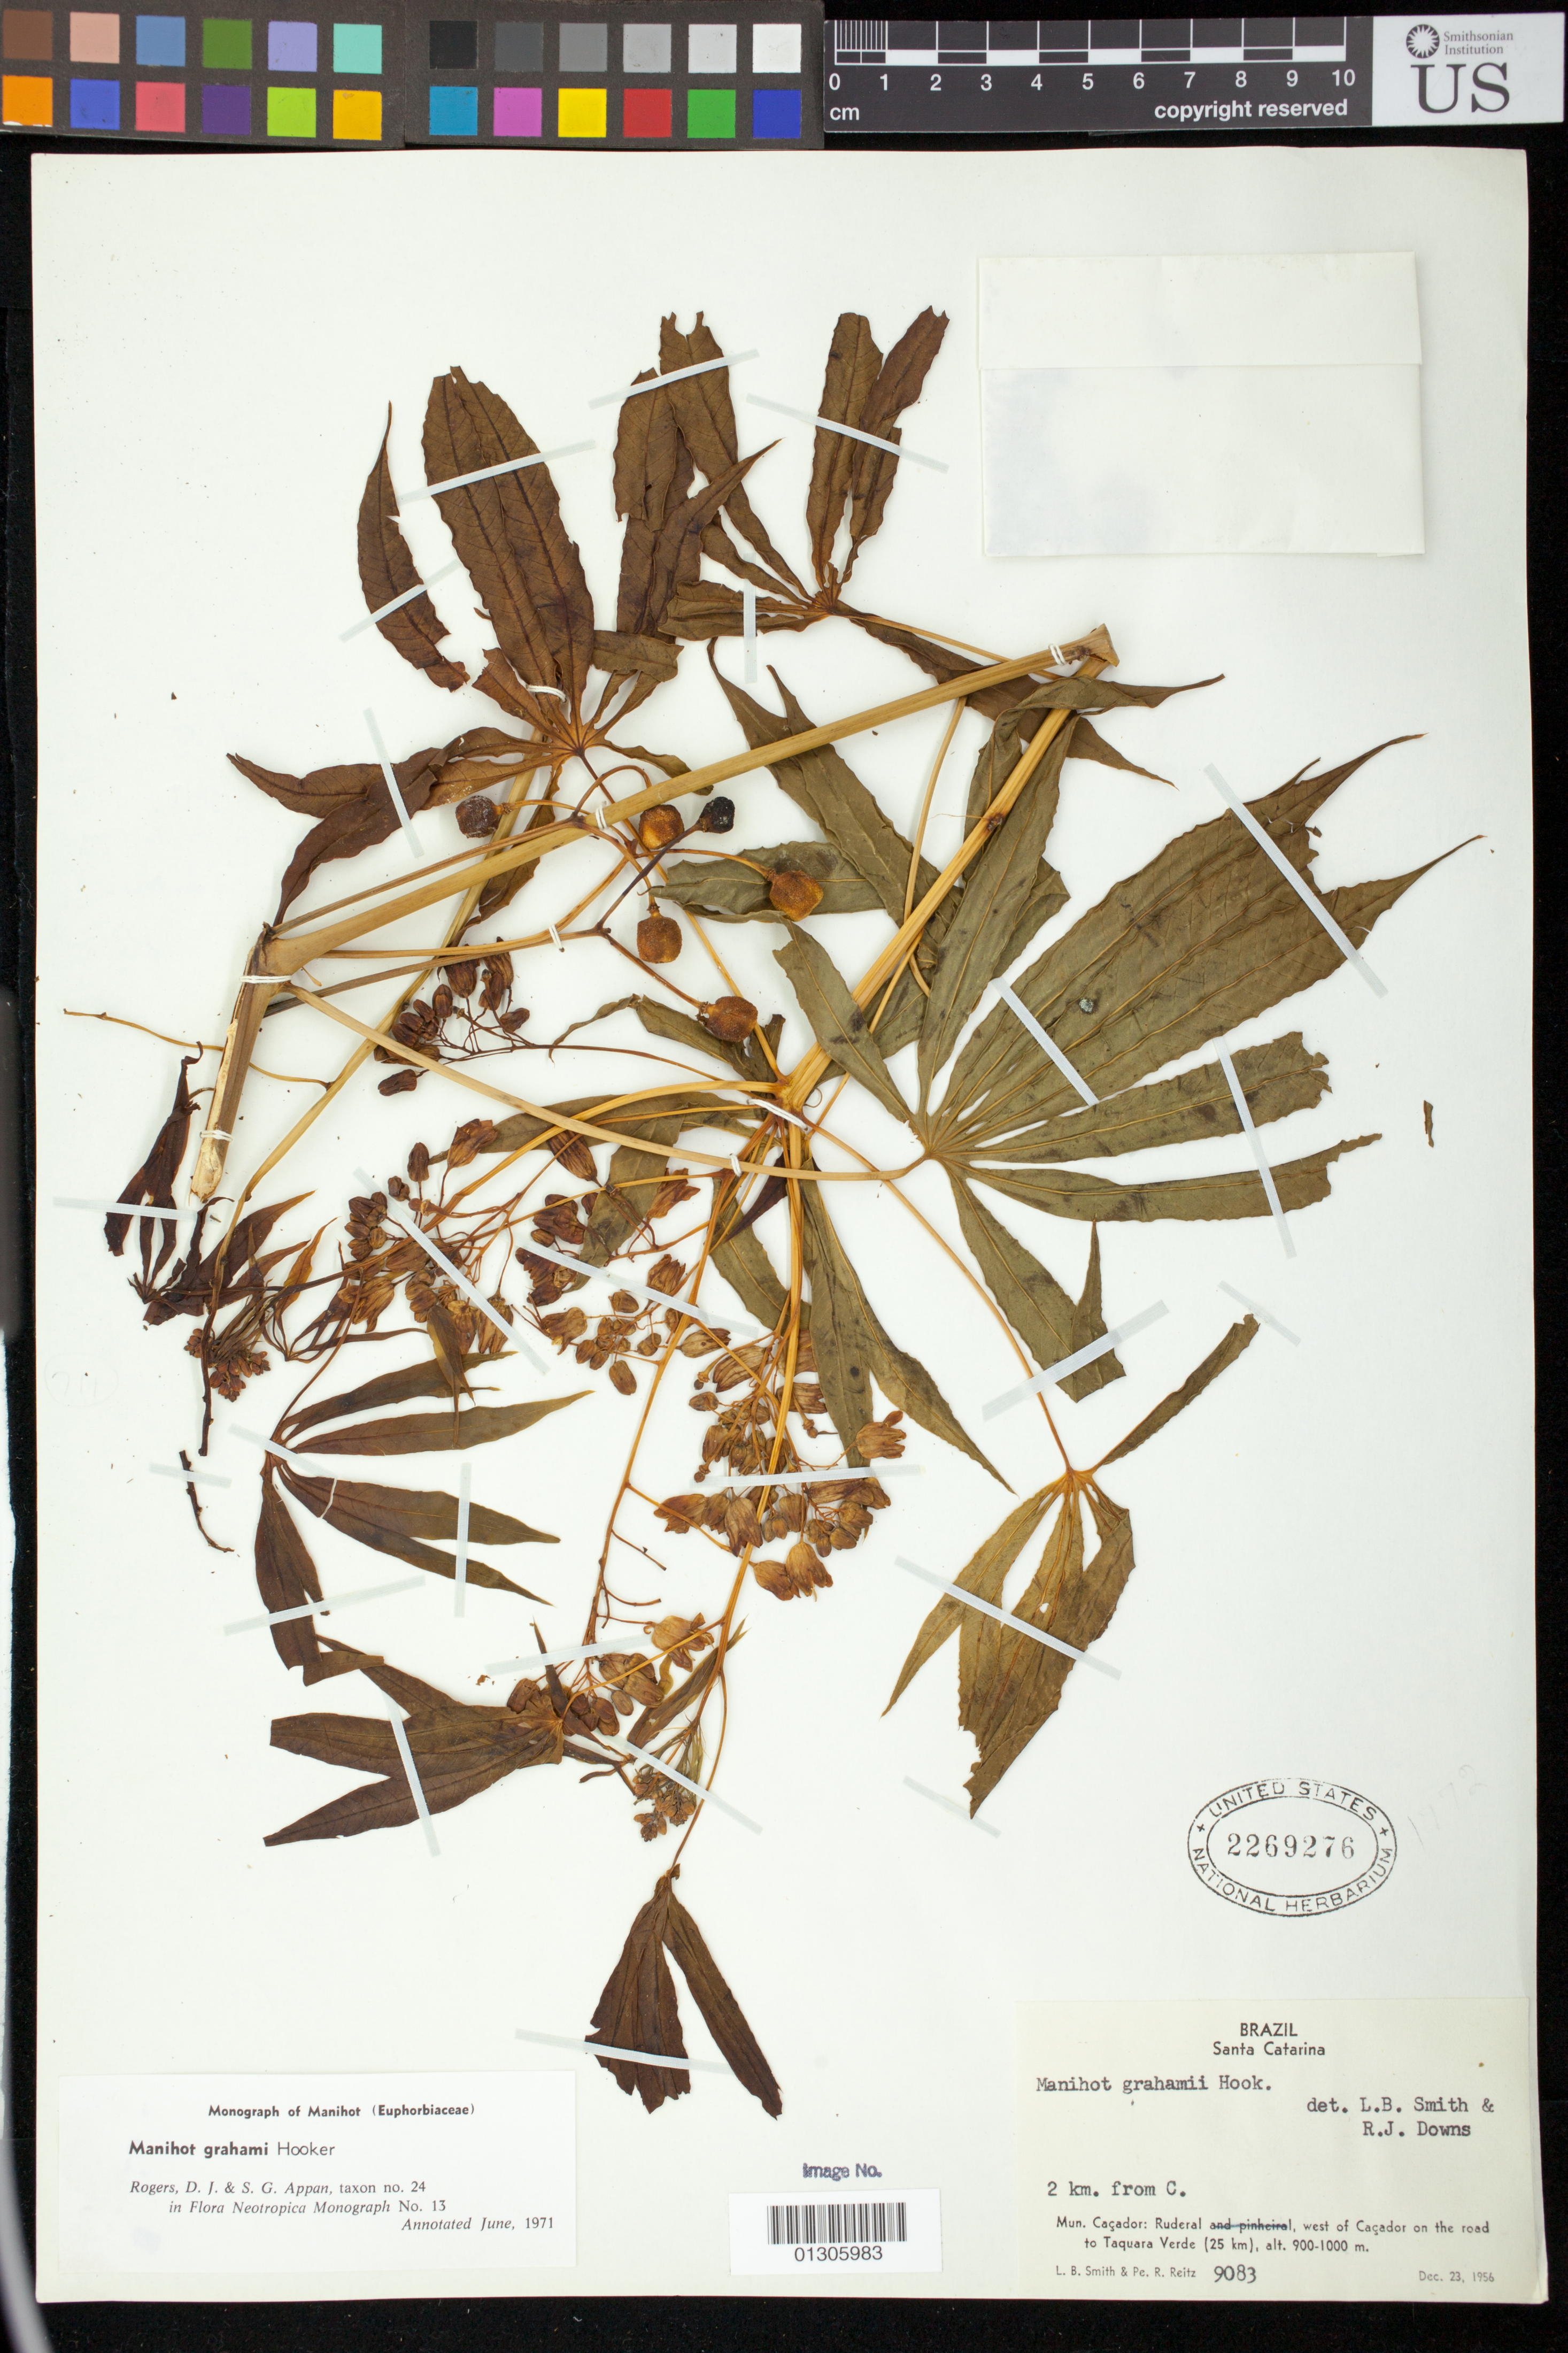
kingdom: Plantae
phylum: Tracheophyta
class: Magnoliopsida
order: Malpighiales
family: Euphorbiaceae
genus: Manihot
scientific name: Manihot guaranitica subsp. guaranitica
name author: Chodat & Hassl.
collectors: L. Smith & P. Reitz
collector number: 9083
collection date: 1956-12-23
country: Brazil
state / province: Santa Catarina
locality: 2 km from C.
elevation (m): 900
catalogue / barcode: US 2269276